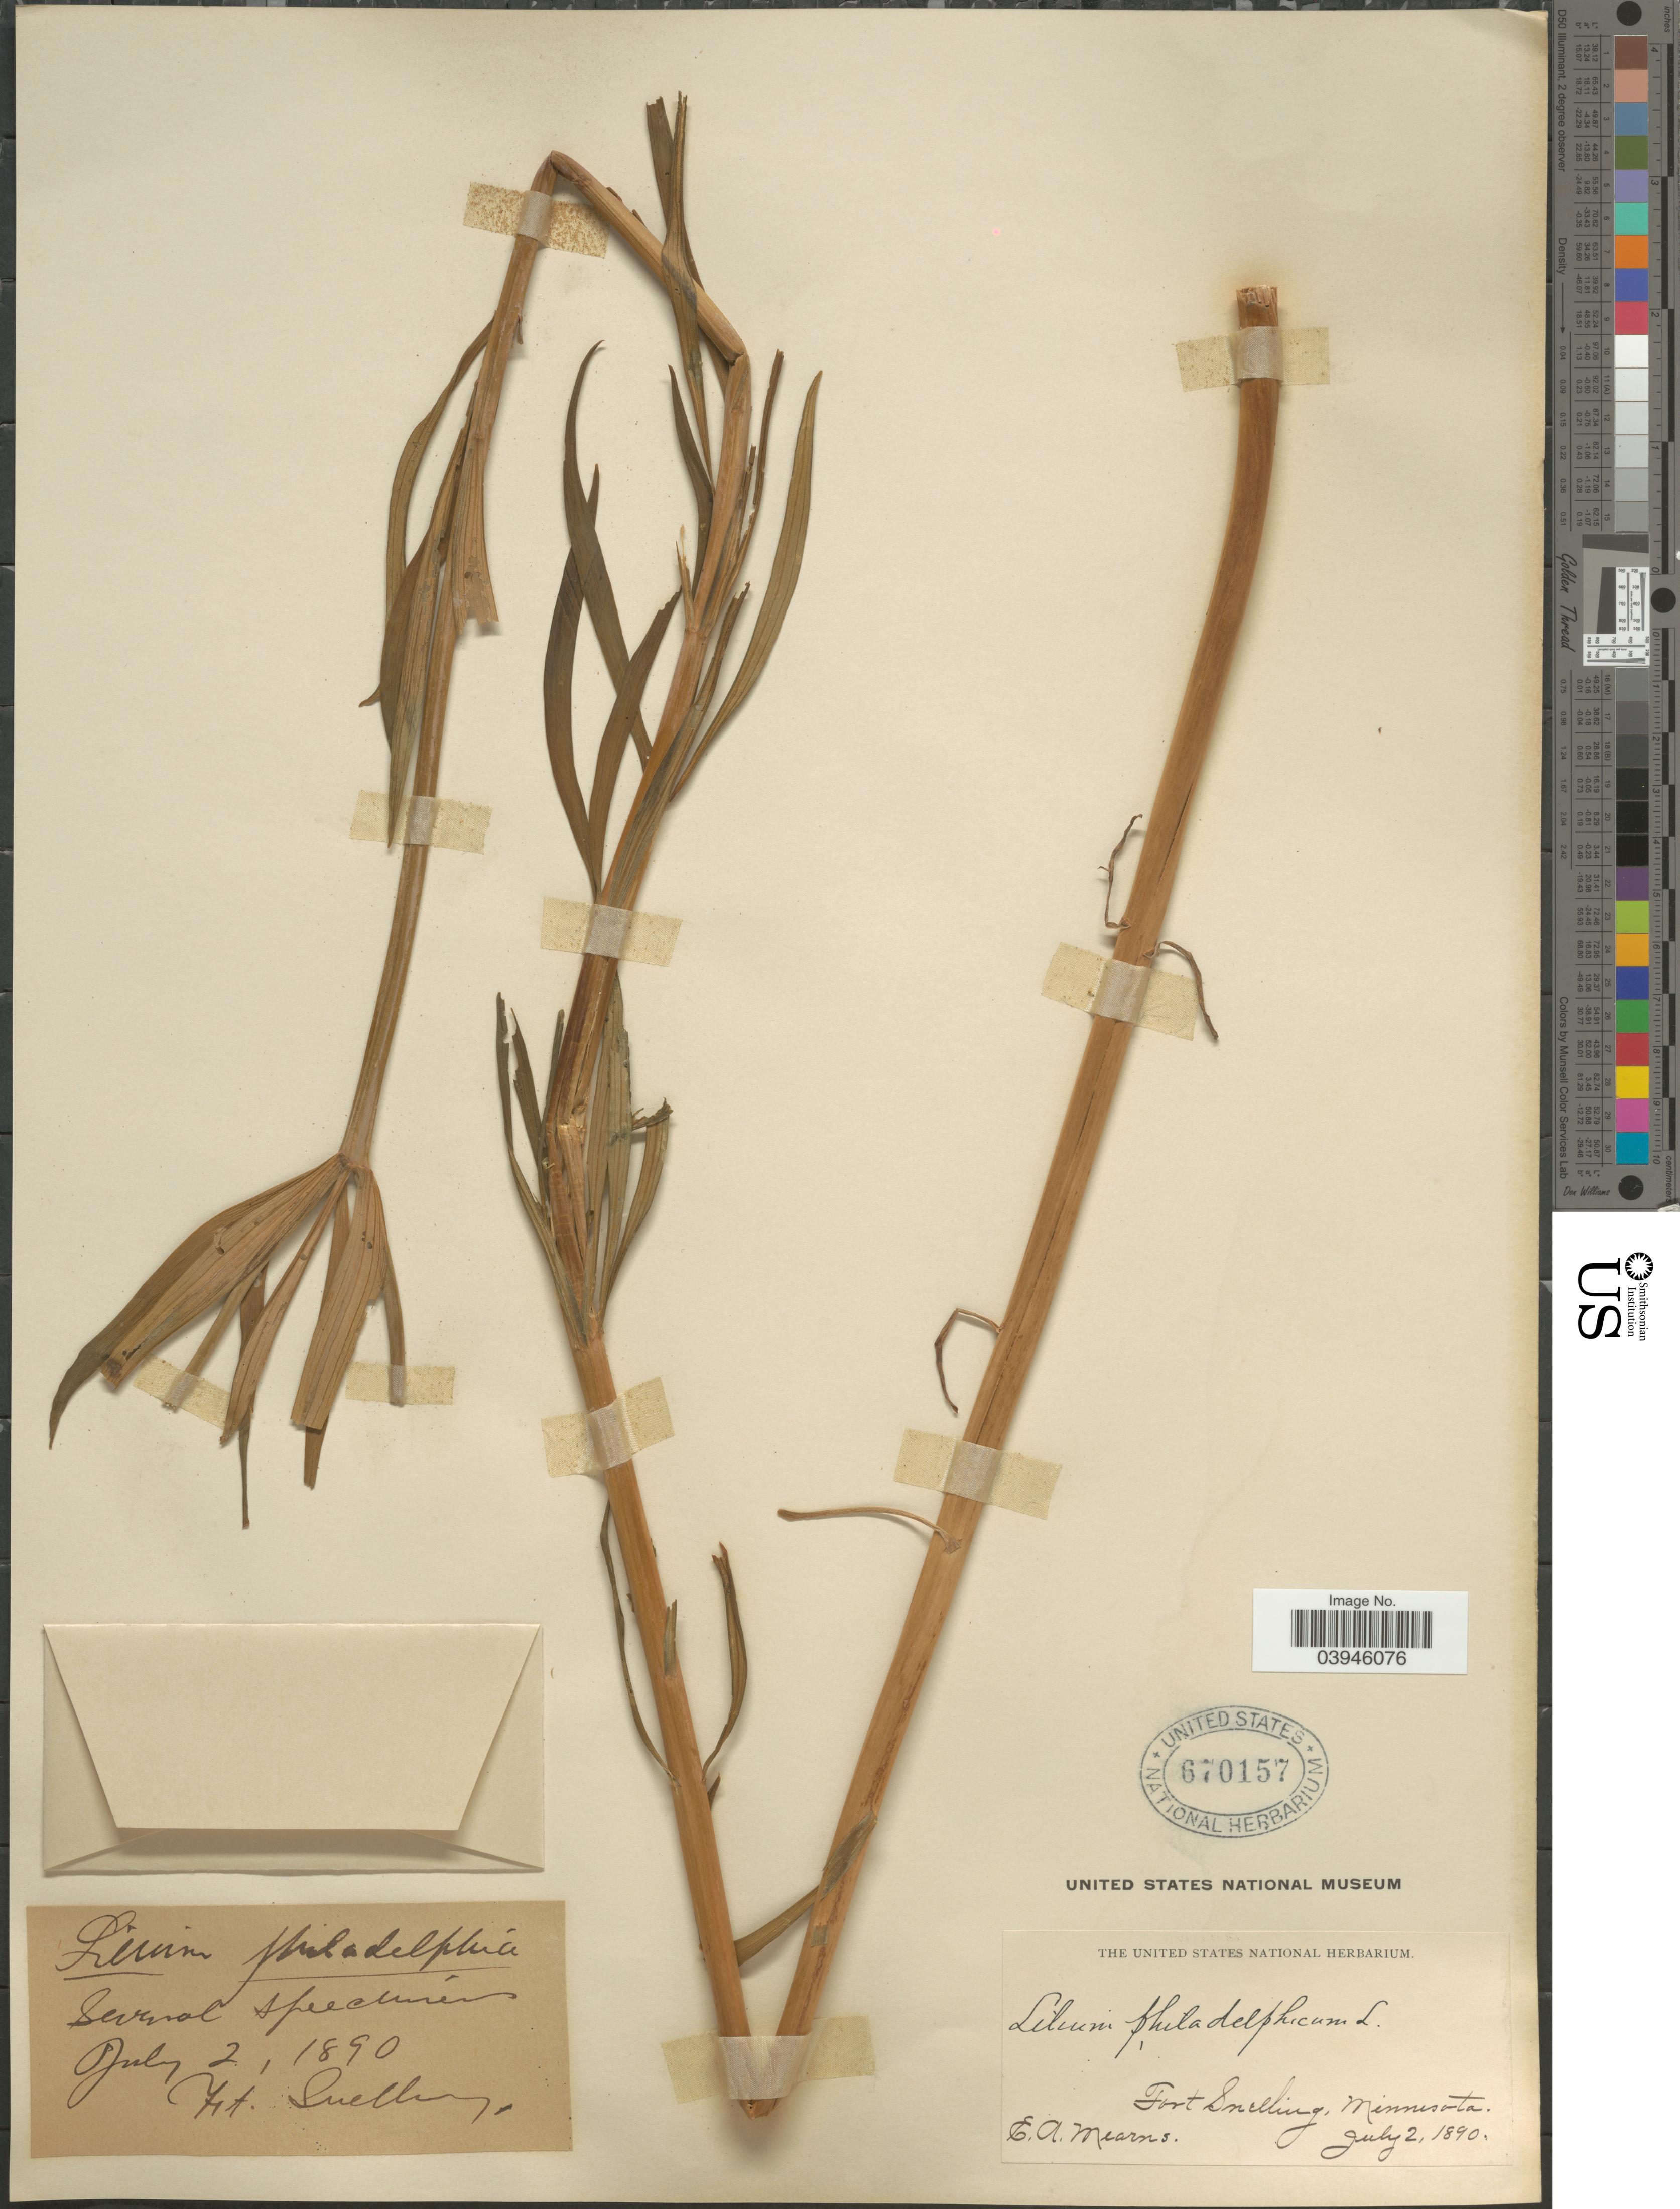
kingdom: Plantae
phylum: Tracheophyta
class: Liliopsida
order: Liliales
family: Liliaceae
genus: Lilium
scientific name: Lilium philadelphicum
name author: L.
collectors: E. A. Mearns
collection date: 1890-07-02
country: United States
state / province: Minnesota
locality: Fort Snelling.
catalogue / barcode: US 670157